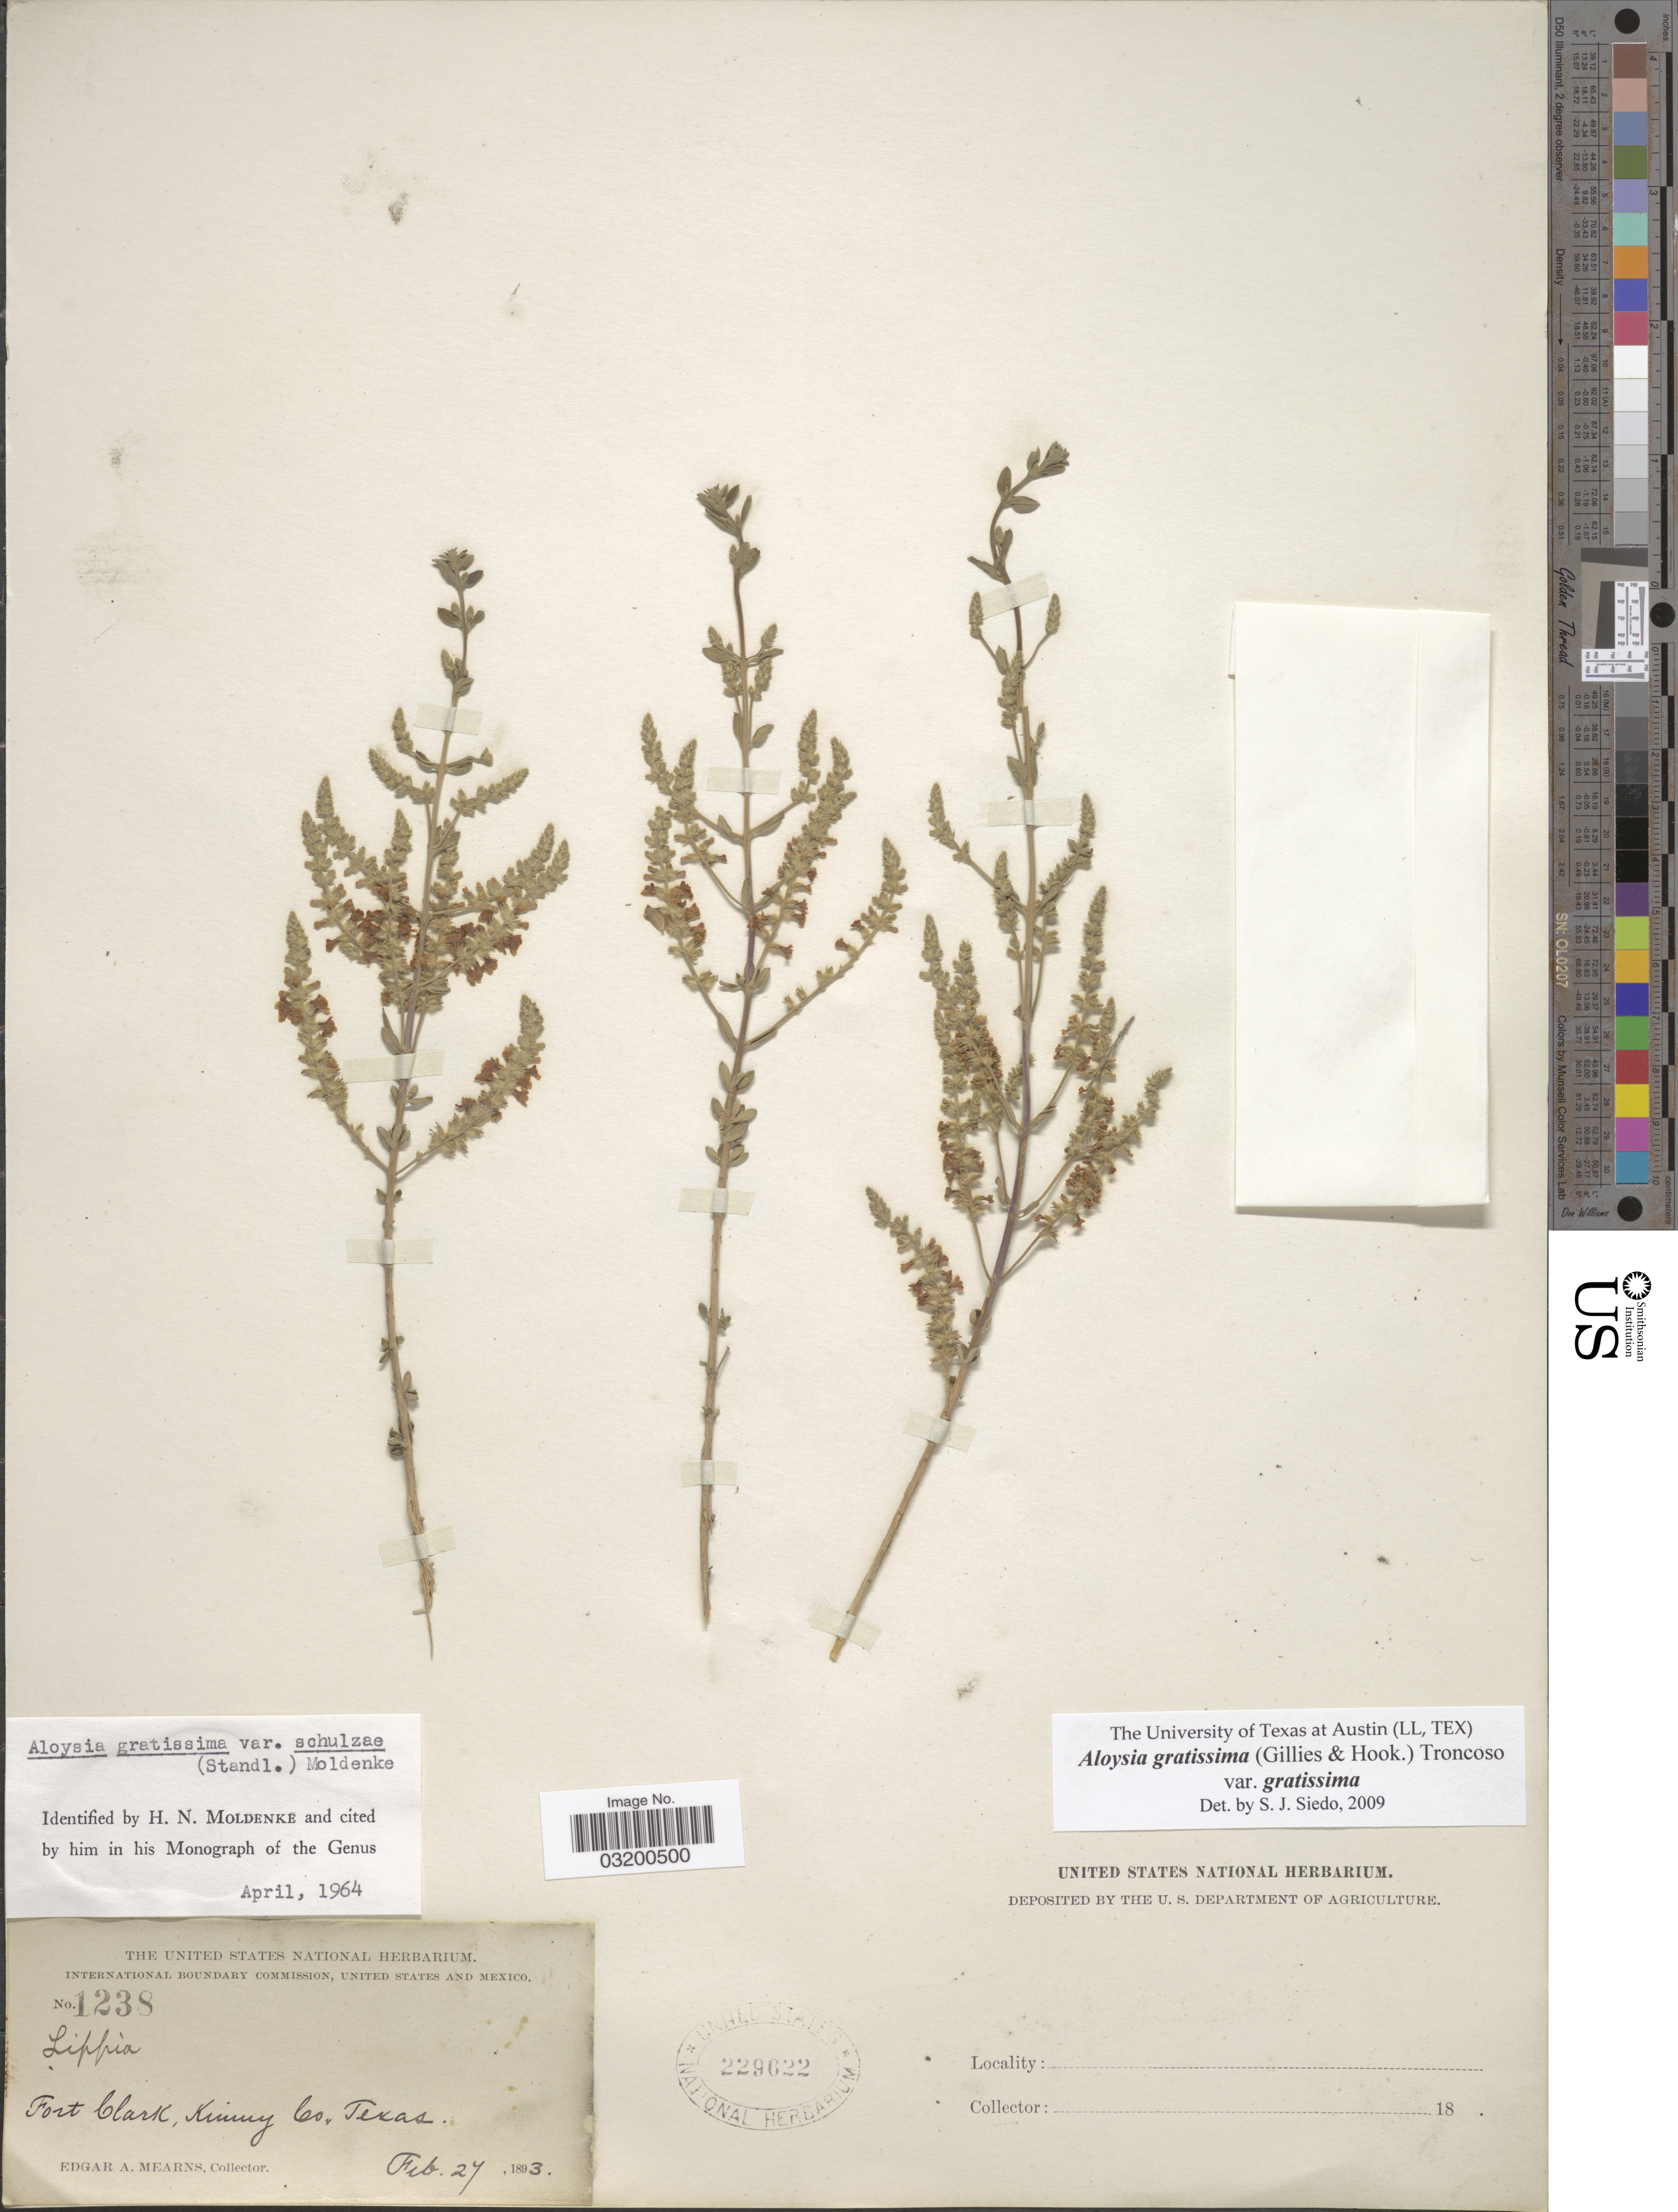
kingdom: Plantae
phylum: Tracheophyta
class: Magnoliopsida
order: Lamiales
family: Verbenaceae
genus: Aloysia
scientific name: Aloysia gratissima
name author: (Gillies & Hook.) Tronc.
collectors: E. A. Mearns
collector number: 1238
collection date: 1893-02-27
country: United States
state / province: Texas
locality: Fort Clark, Kinney Co.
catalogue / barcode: US 229622